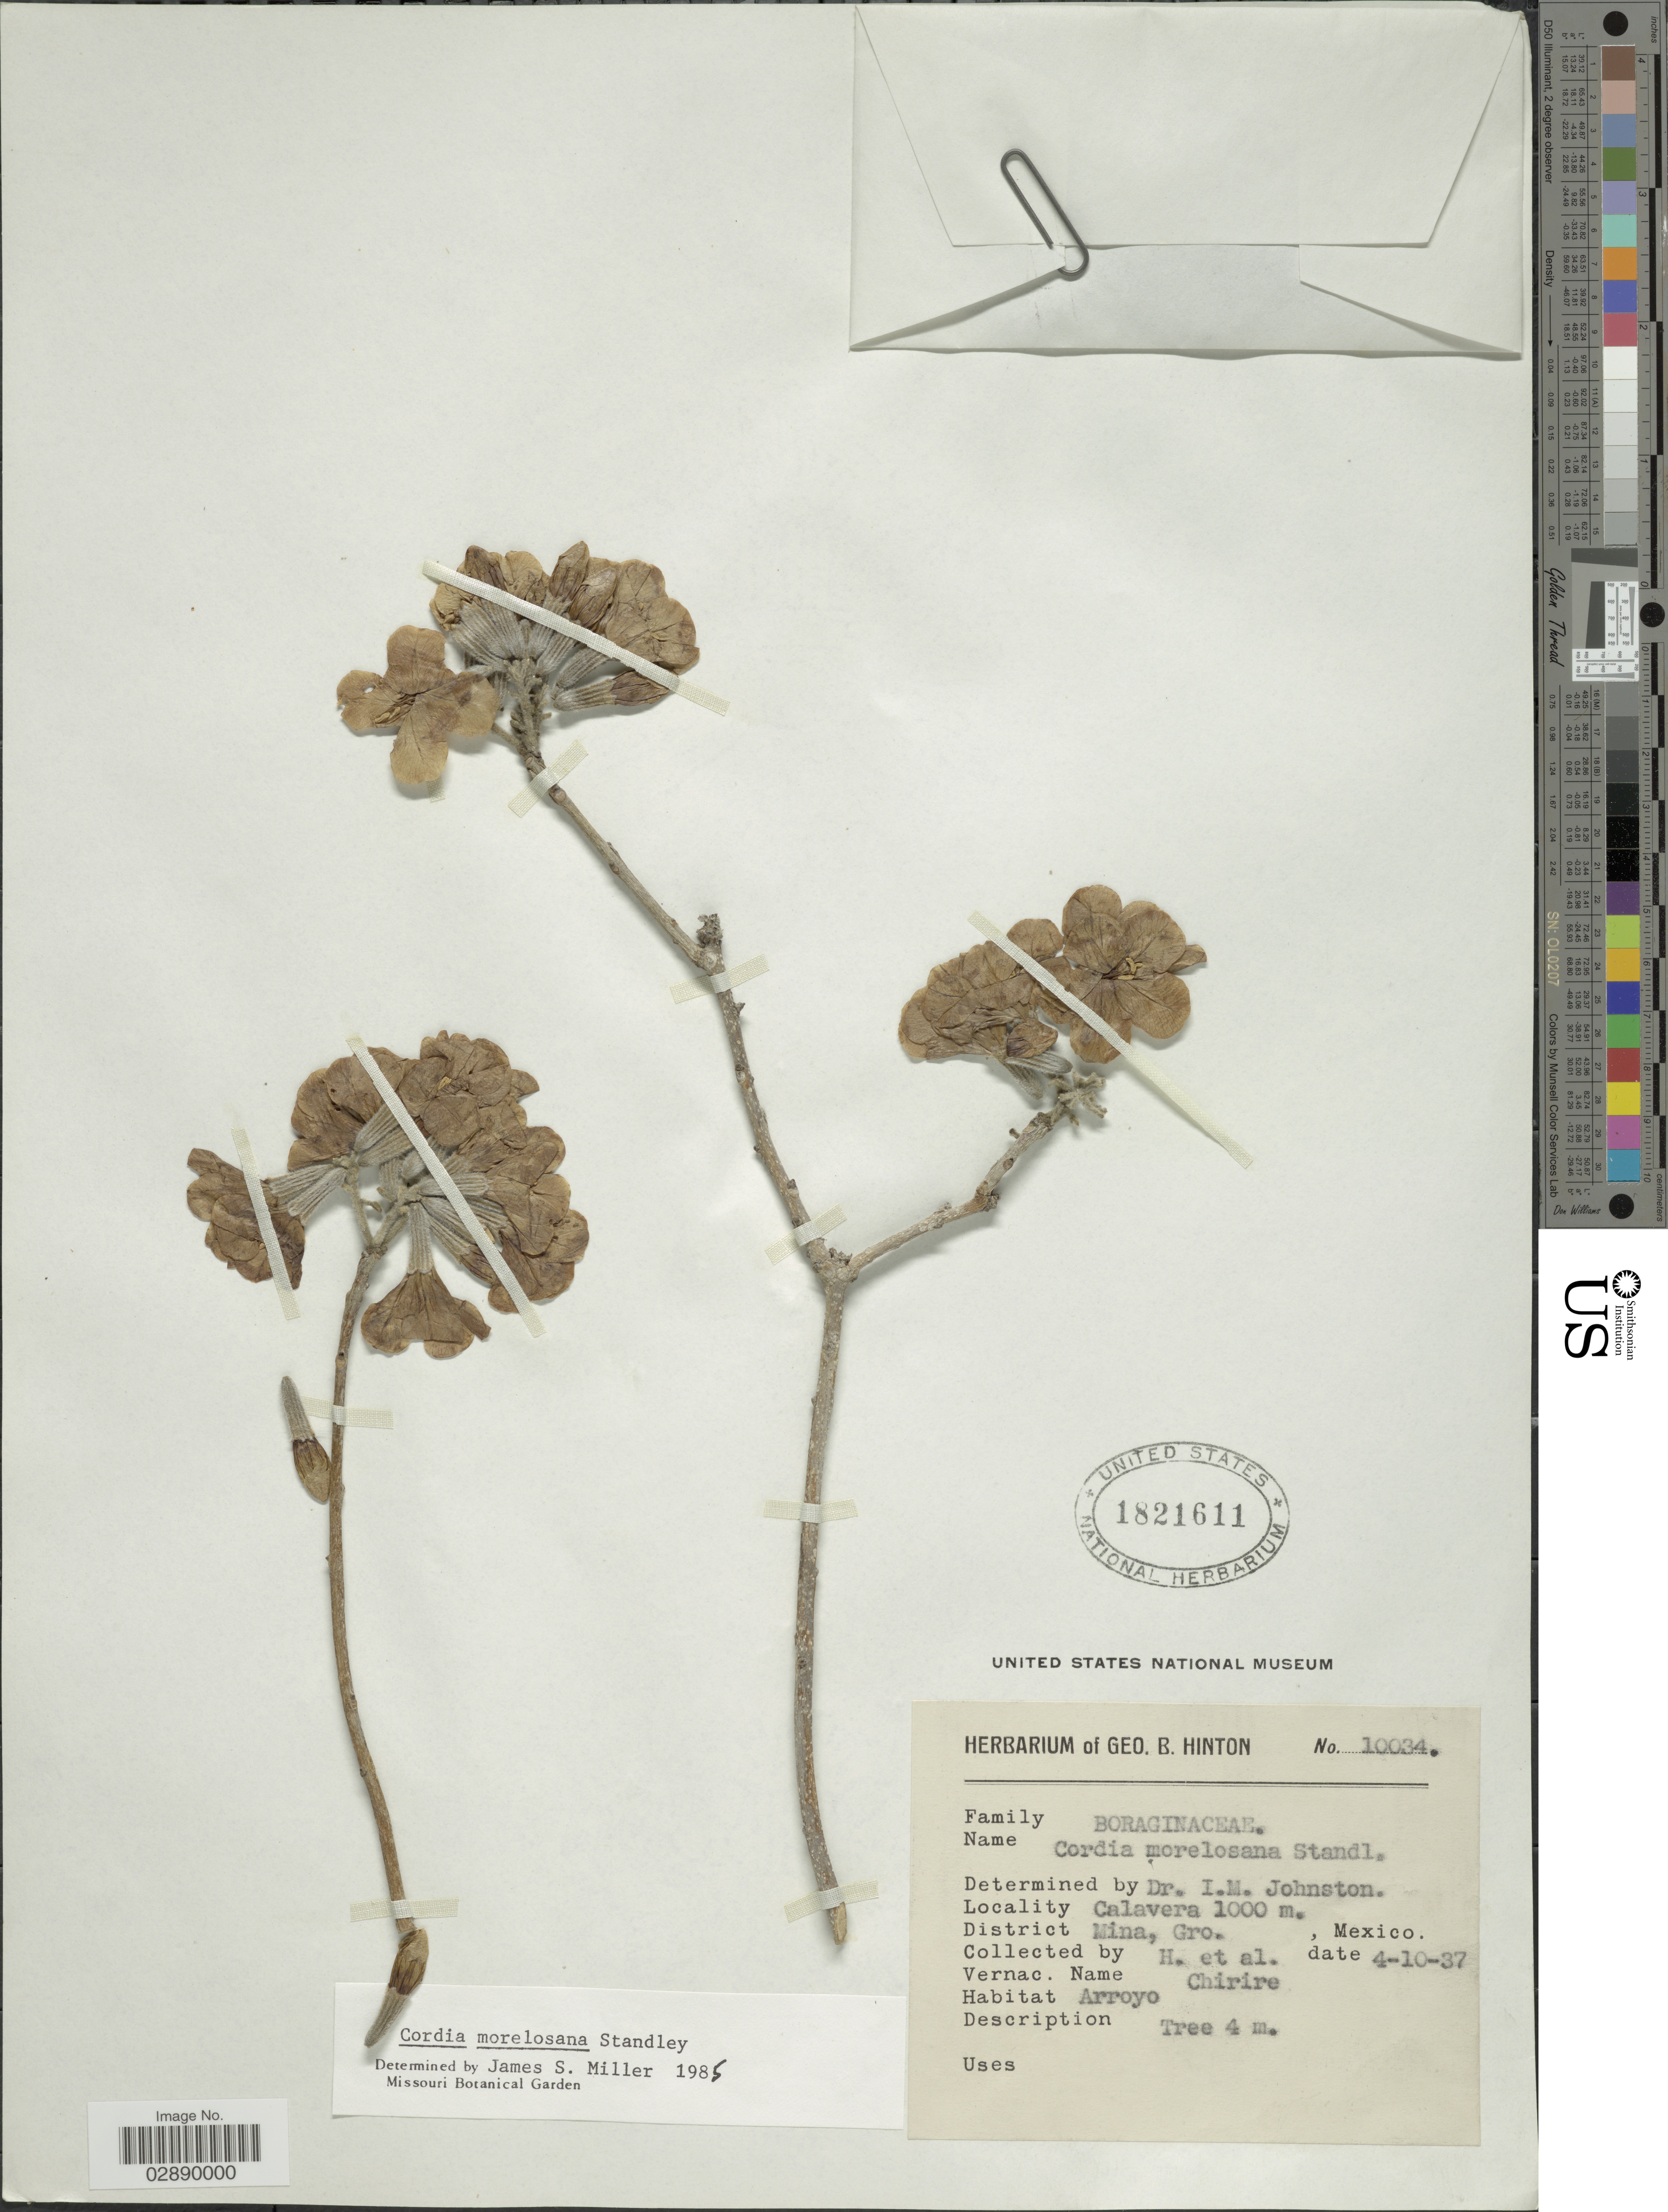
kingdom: Plantae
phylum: Tracheophyta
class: Magnoliopsida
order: Boraginales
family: Cordiaceae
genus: Cordia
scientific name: Cordia morelosana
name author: Standl.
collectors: G. B. Hinton & et al.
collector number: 10034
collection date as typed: Transcribed d/m/y: 4/10/37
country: Mexico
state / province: Guerrero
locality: Calavera, District Mina.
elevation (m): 1000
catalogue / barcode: US 1821611